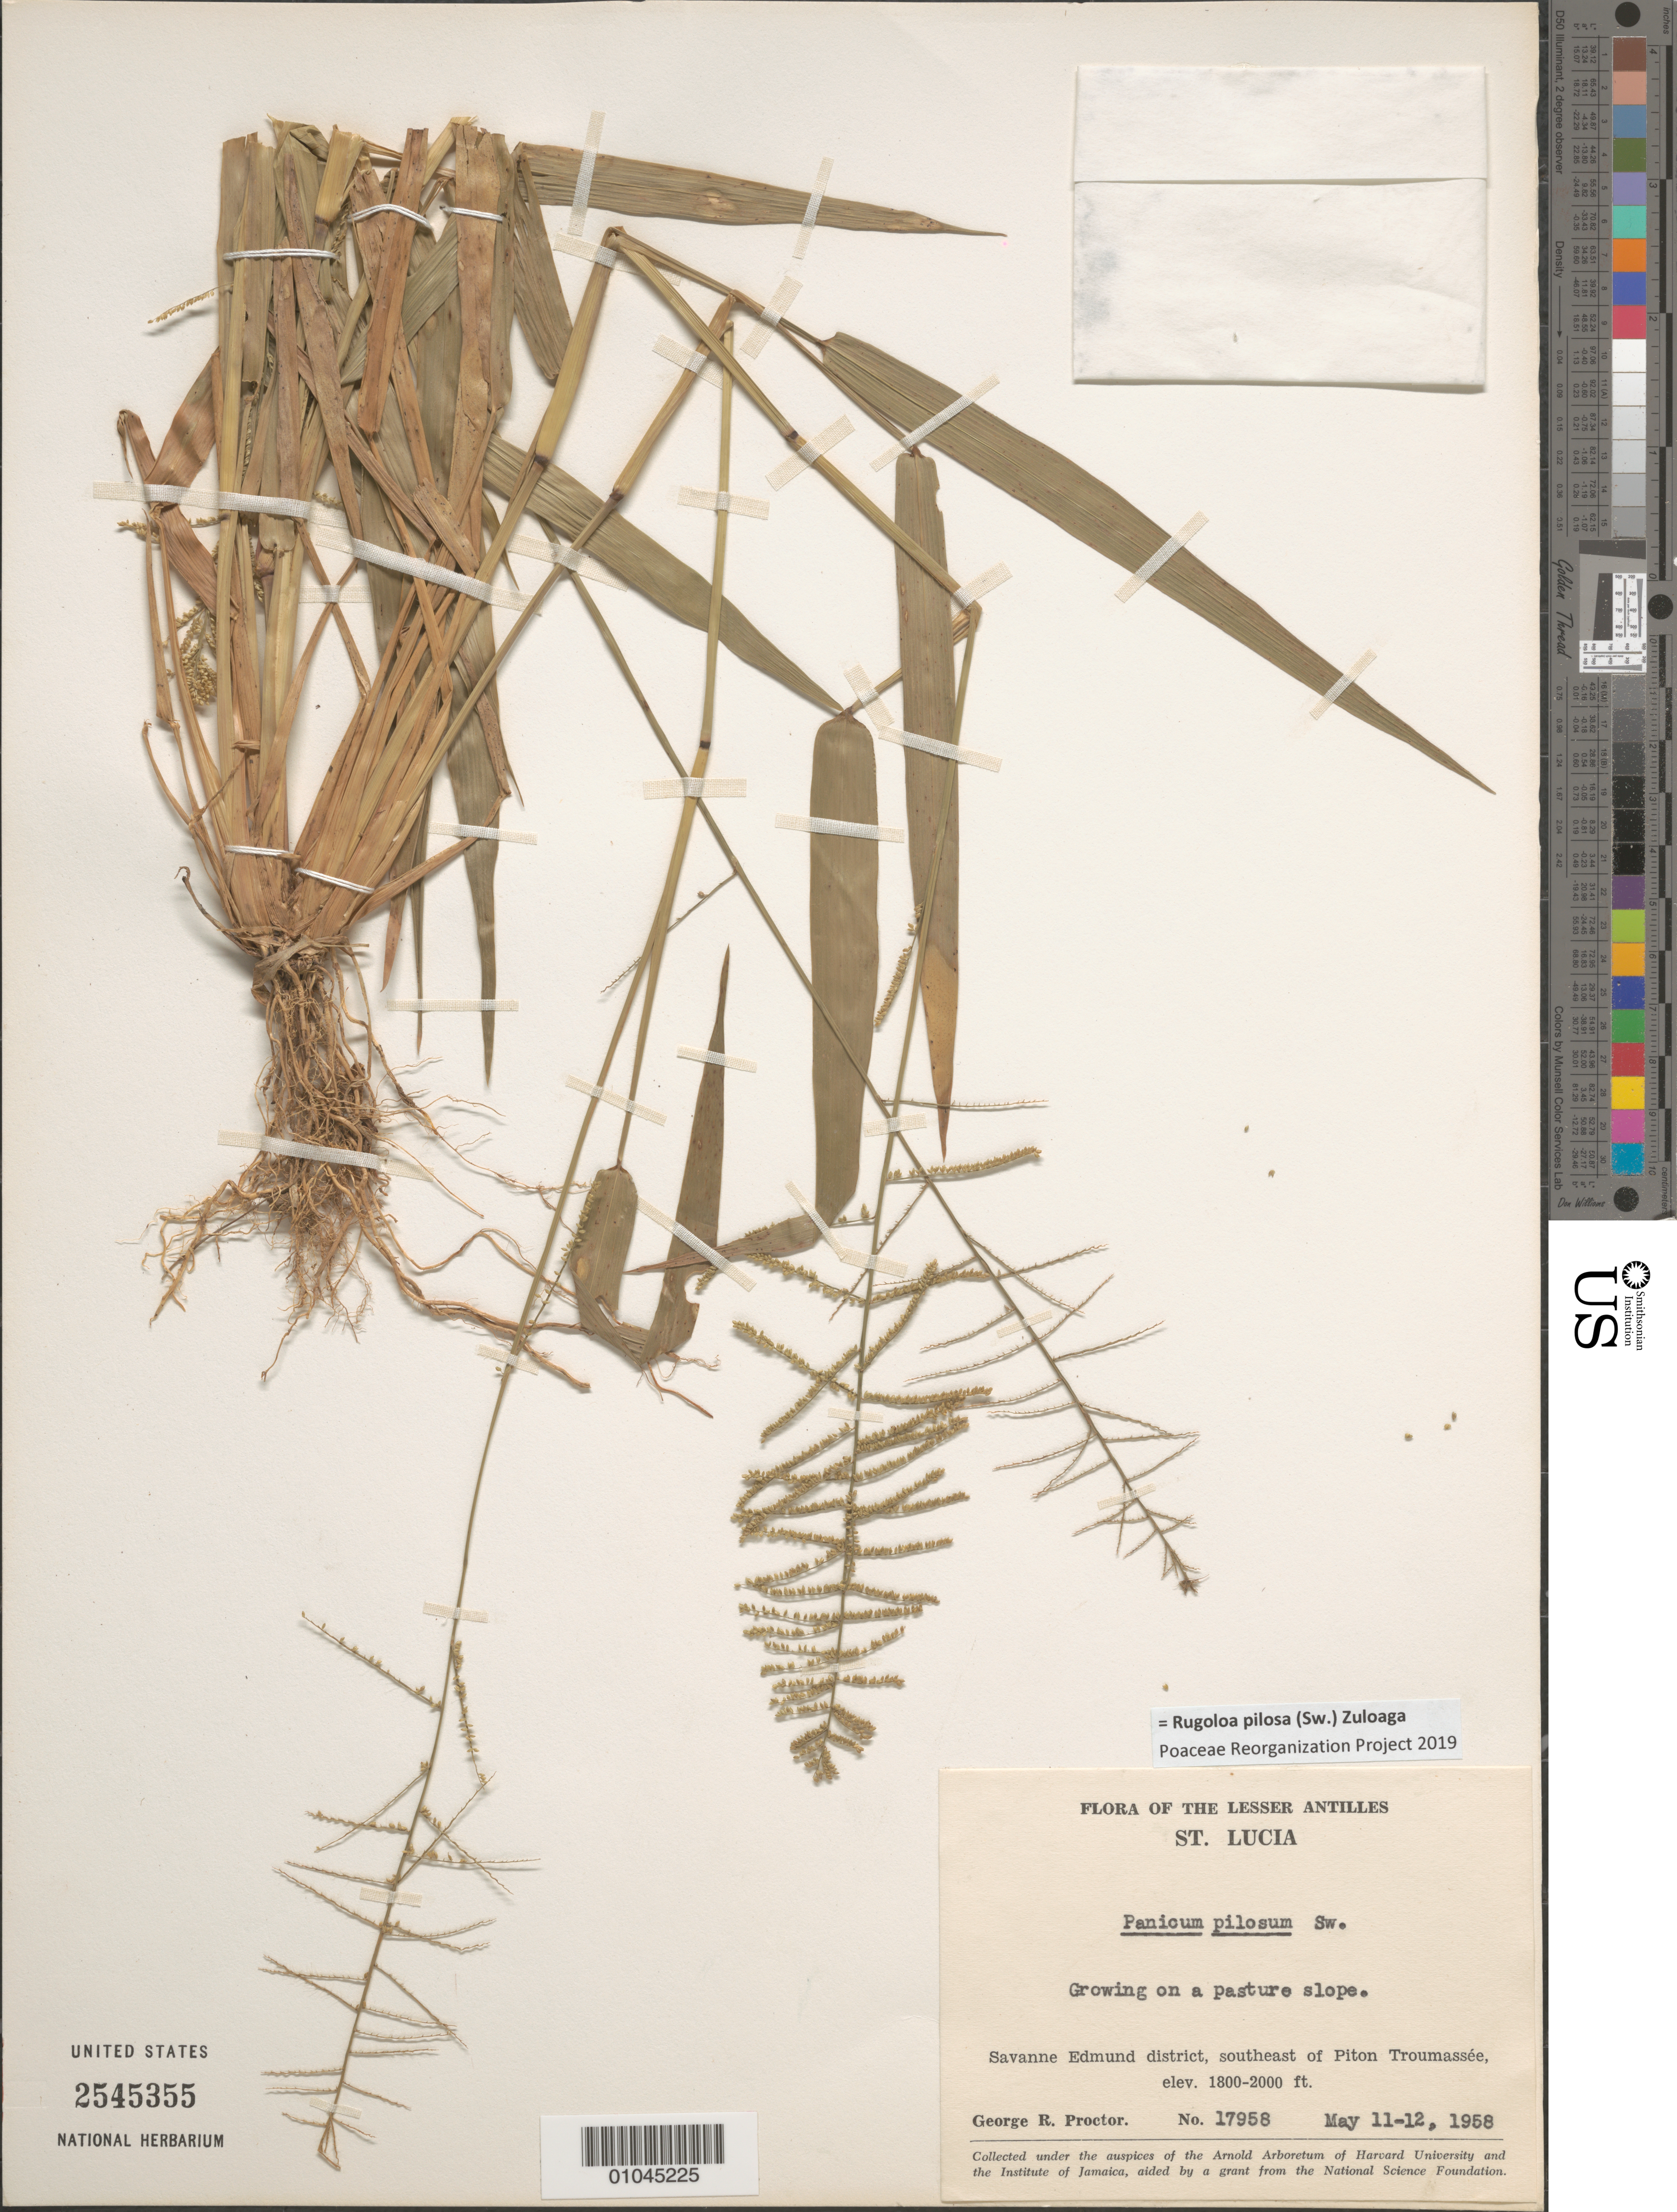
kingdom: Plantae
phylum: Tracheophyta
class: Liliopsida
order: Poales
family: Poaceae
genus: Panicum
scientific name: Panicum pilosum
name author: Sw.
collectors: G. R. Proctor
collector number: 17958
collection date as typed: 11 May 1958 to 12 May 1958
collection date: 1958-05-11/1958-05-12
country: St. Lucia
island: St. Lucia I.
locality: Savanne Edmund district, SE of Piton Troumasse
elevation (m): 549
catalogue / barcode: US 2545355